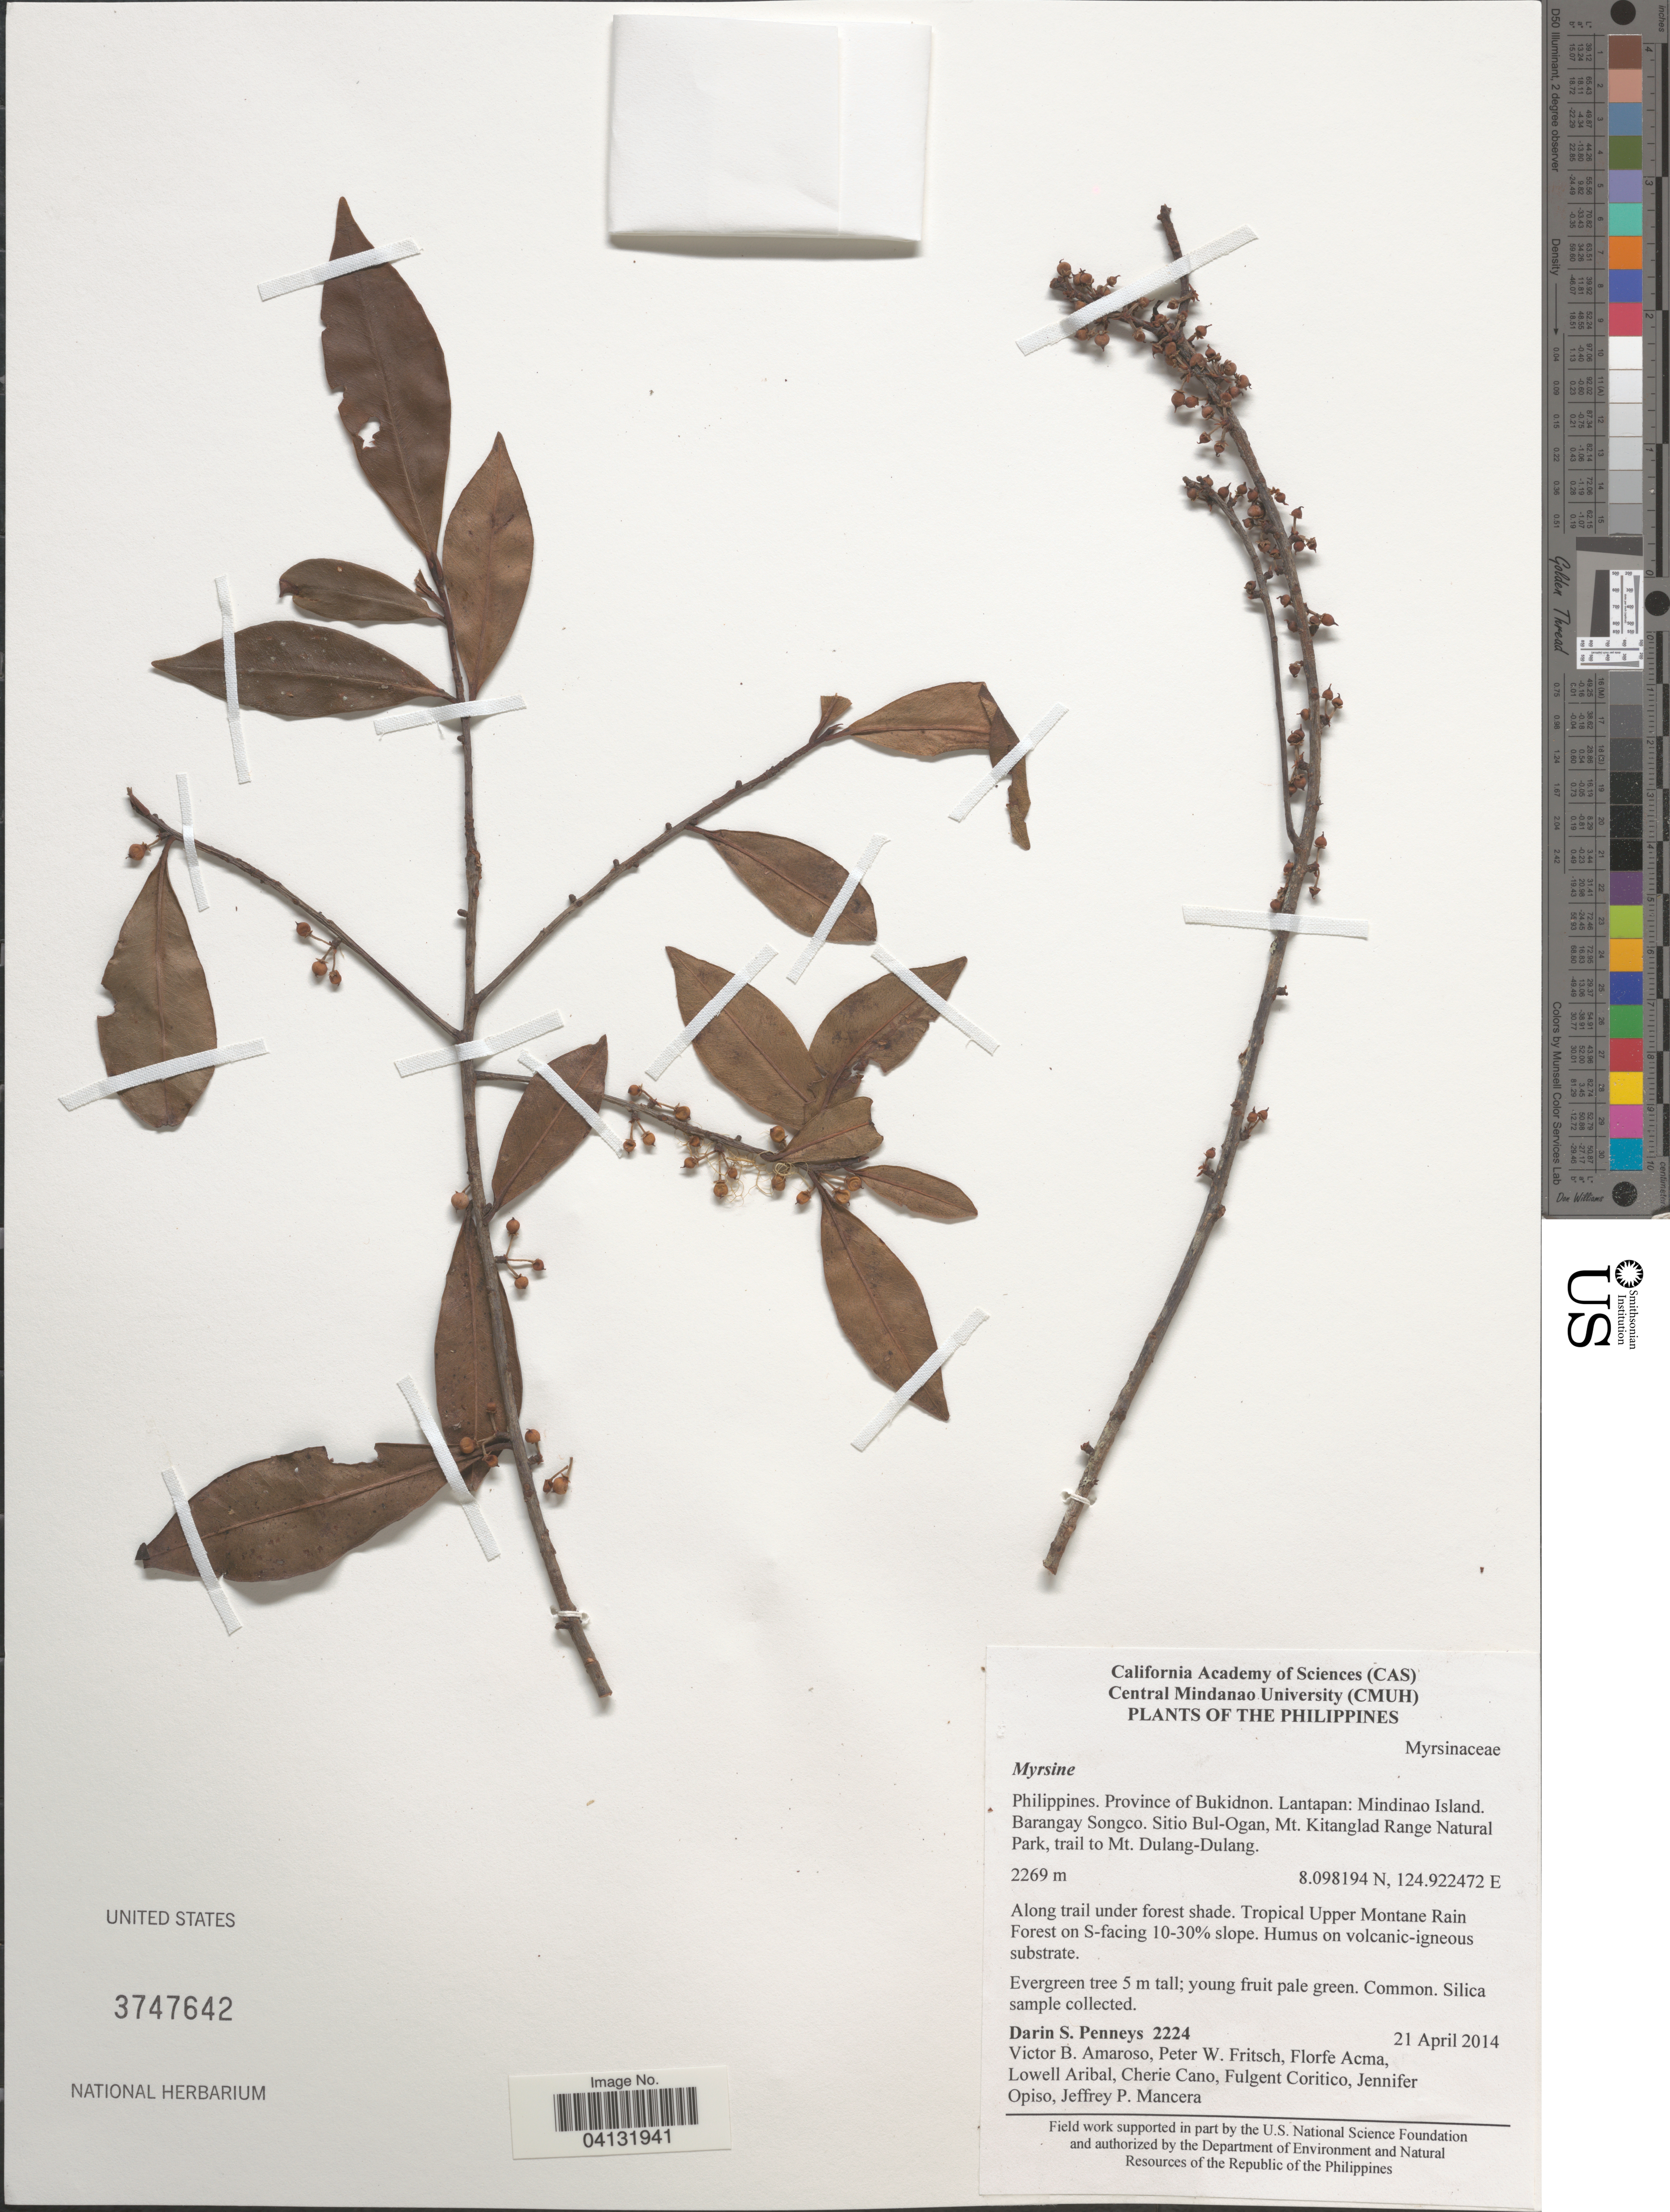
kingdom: Plantae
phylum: Tracheophyta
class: Magnoliopsida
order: Ericales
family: Primulaceae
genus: Myrsine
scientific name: Myrsine sp.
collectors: D. S. Penneys, V. Amoroso, P. W. Fritsch, F. Acma & et al.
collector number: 2224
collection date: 2014-04-21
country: Philippines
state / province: Northern Mindanao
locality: Province of Bukidnon. Lantapan: Mindinao Island. Barangay Songco. Sitio Bul-Ogan, Mt. Kitanglad Range Natural Park, trail to Mt. Dulang-Dulang. Tropical Upper Montane Rain Forest on S-facing 10-30% slope.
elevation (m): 2269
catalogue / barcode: US 3747642